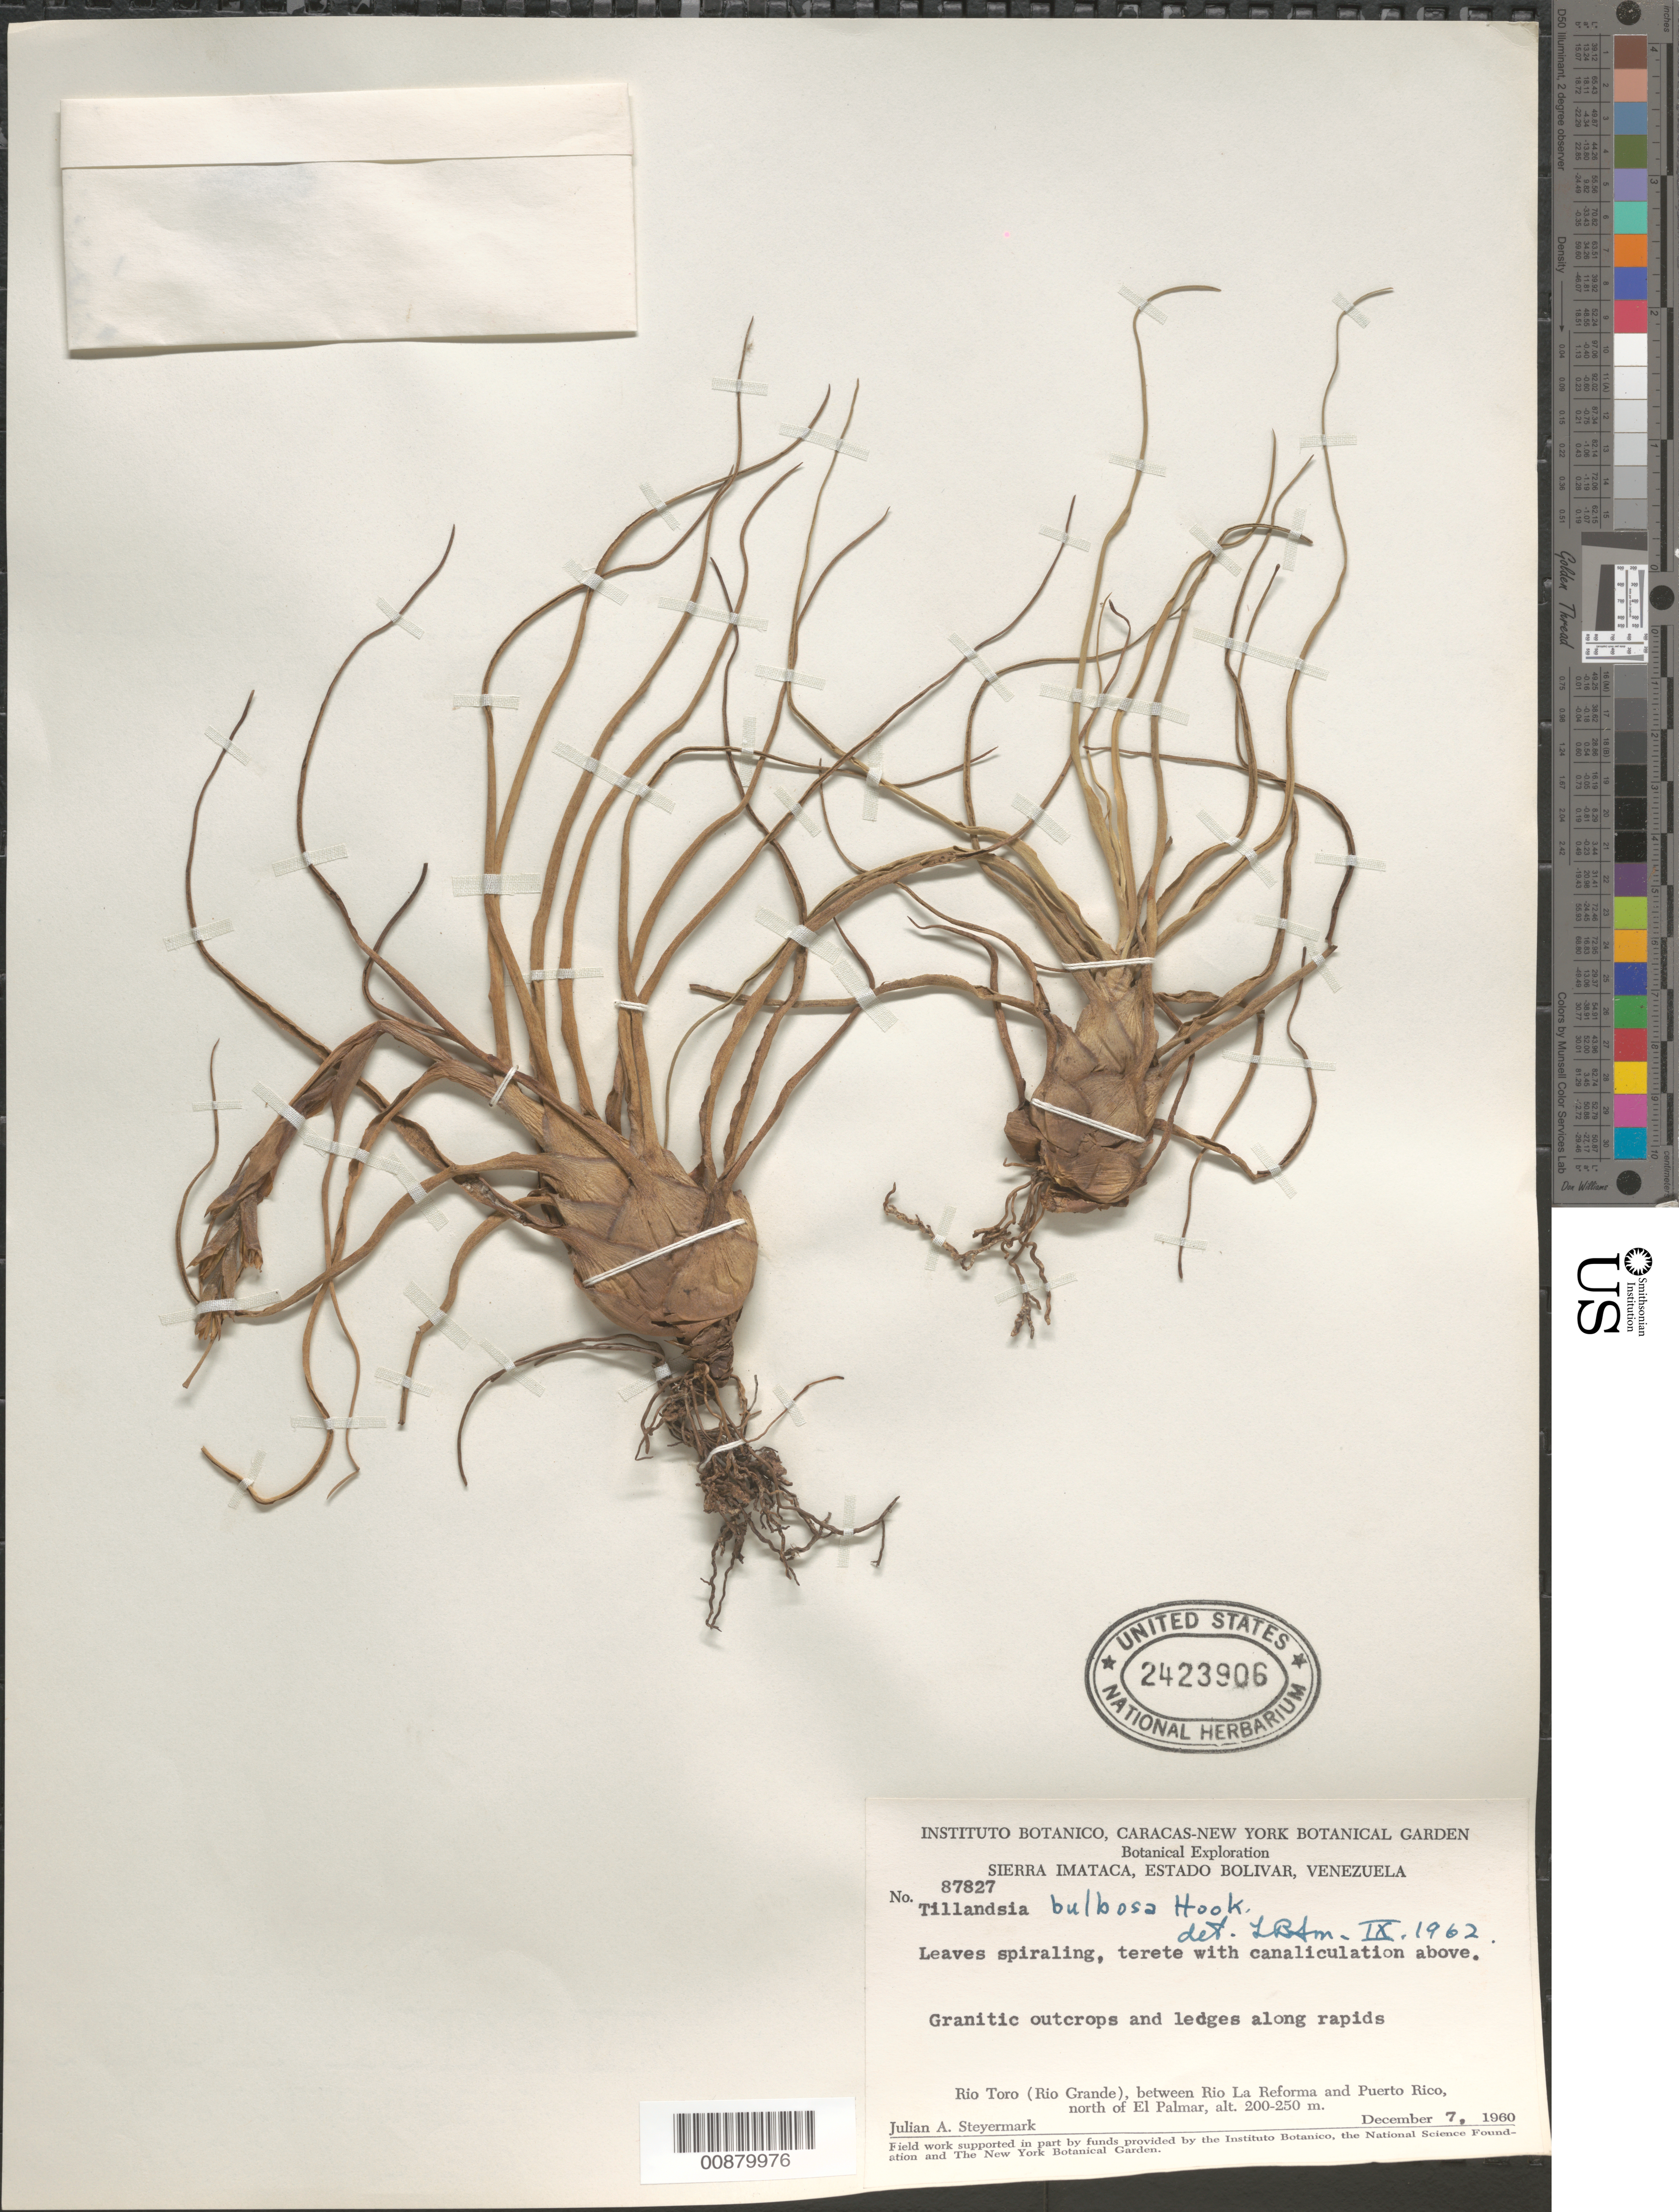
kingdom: Plantae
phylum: Tracheophyta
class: Liliopsida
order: Poales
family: Bromeliaceae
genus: Tillandsia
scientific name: Tillandsia bulbosa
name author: Hook.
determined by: Smith, Lyman B., (US), NMNH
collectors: J. Steyermark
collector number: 87827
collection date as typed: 7-Dec-60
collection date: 1960-12-07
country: Venezuela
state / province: Bolívar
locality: Sierra Imataca; Río Toro (Río Grande), between Río La Reforma and Puerto Rico, N of El Palmar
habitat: Granitic outcrops & ledges along rapids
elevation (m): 200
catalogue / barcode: US 2423906